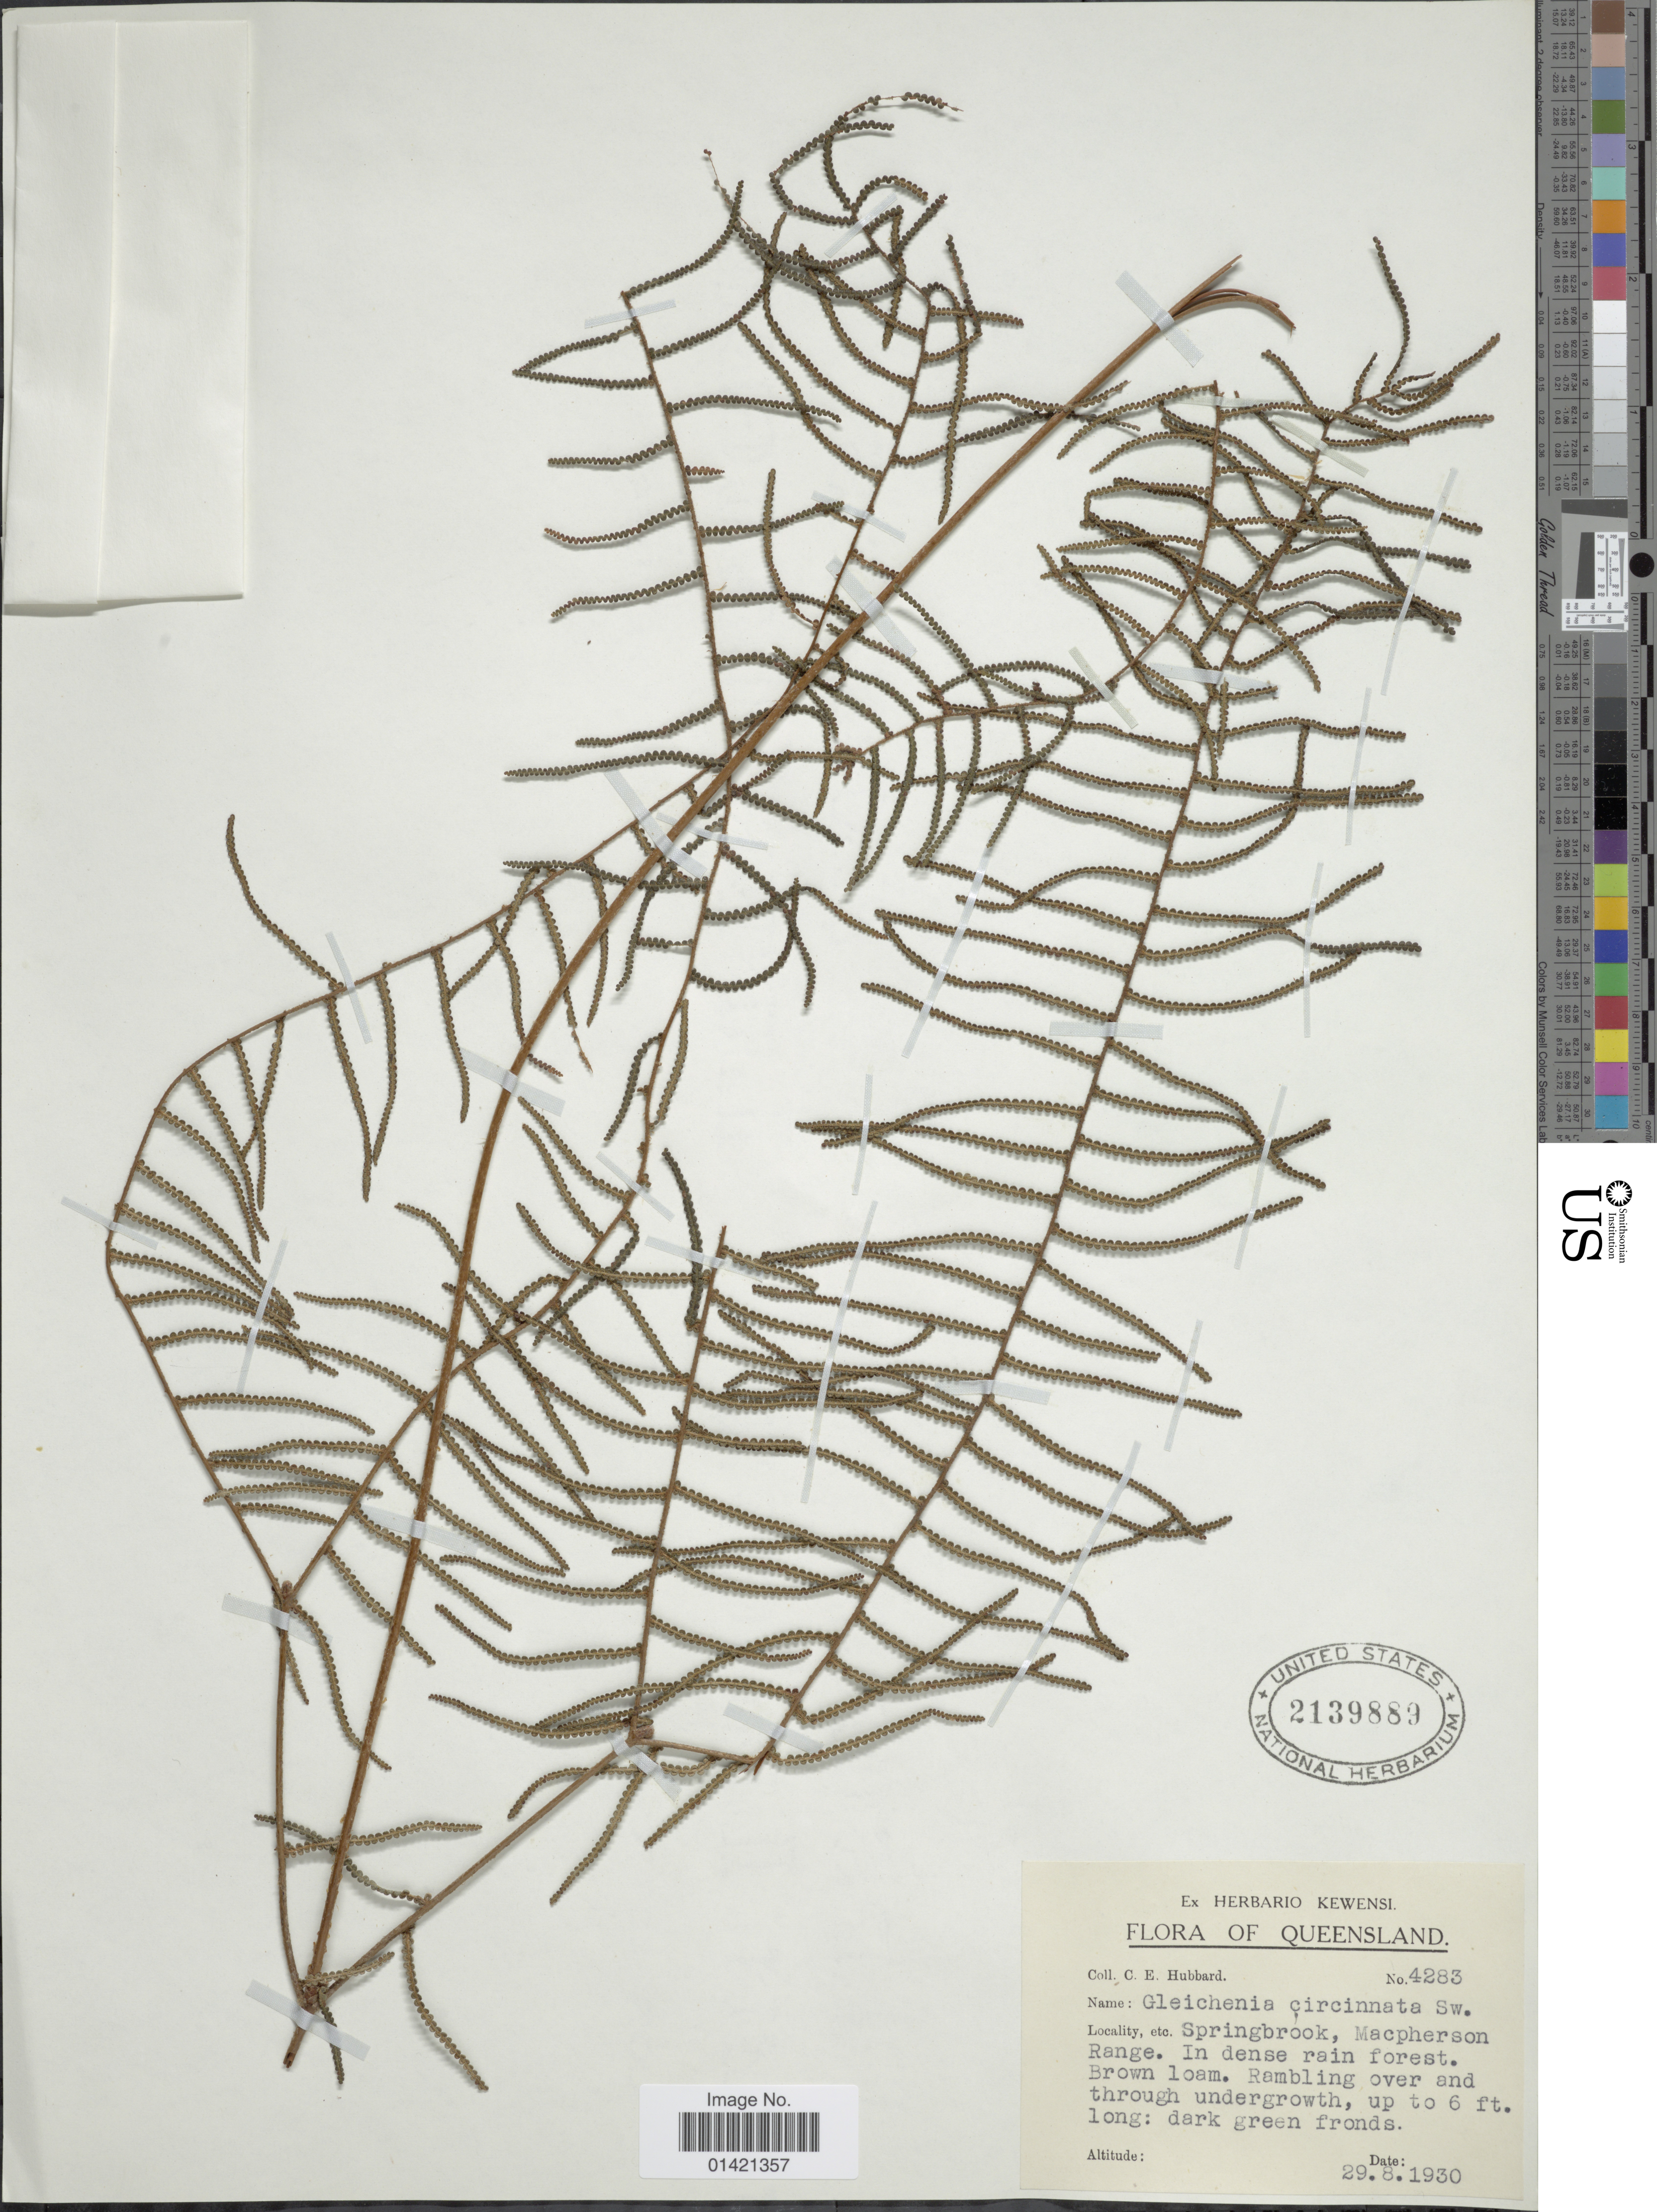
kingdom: Plantae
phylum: Tracheophyta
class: Polypodiopsida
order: Gleicheniales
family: Gleicheniaceae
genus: Gleichenia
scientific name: Gleichenia dicarpa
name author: R. Br.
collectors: C. E. Hubbard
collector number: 4283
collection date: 1930-08-29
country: Australia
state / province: Queensland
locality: Springbook, Macpherson Range.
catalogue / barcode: US 2139889